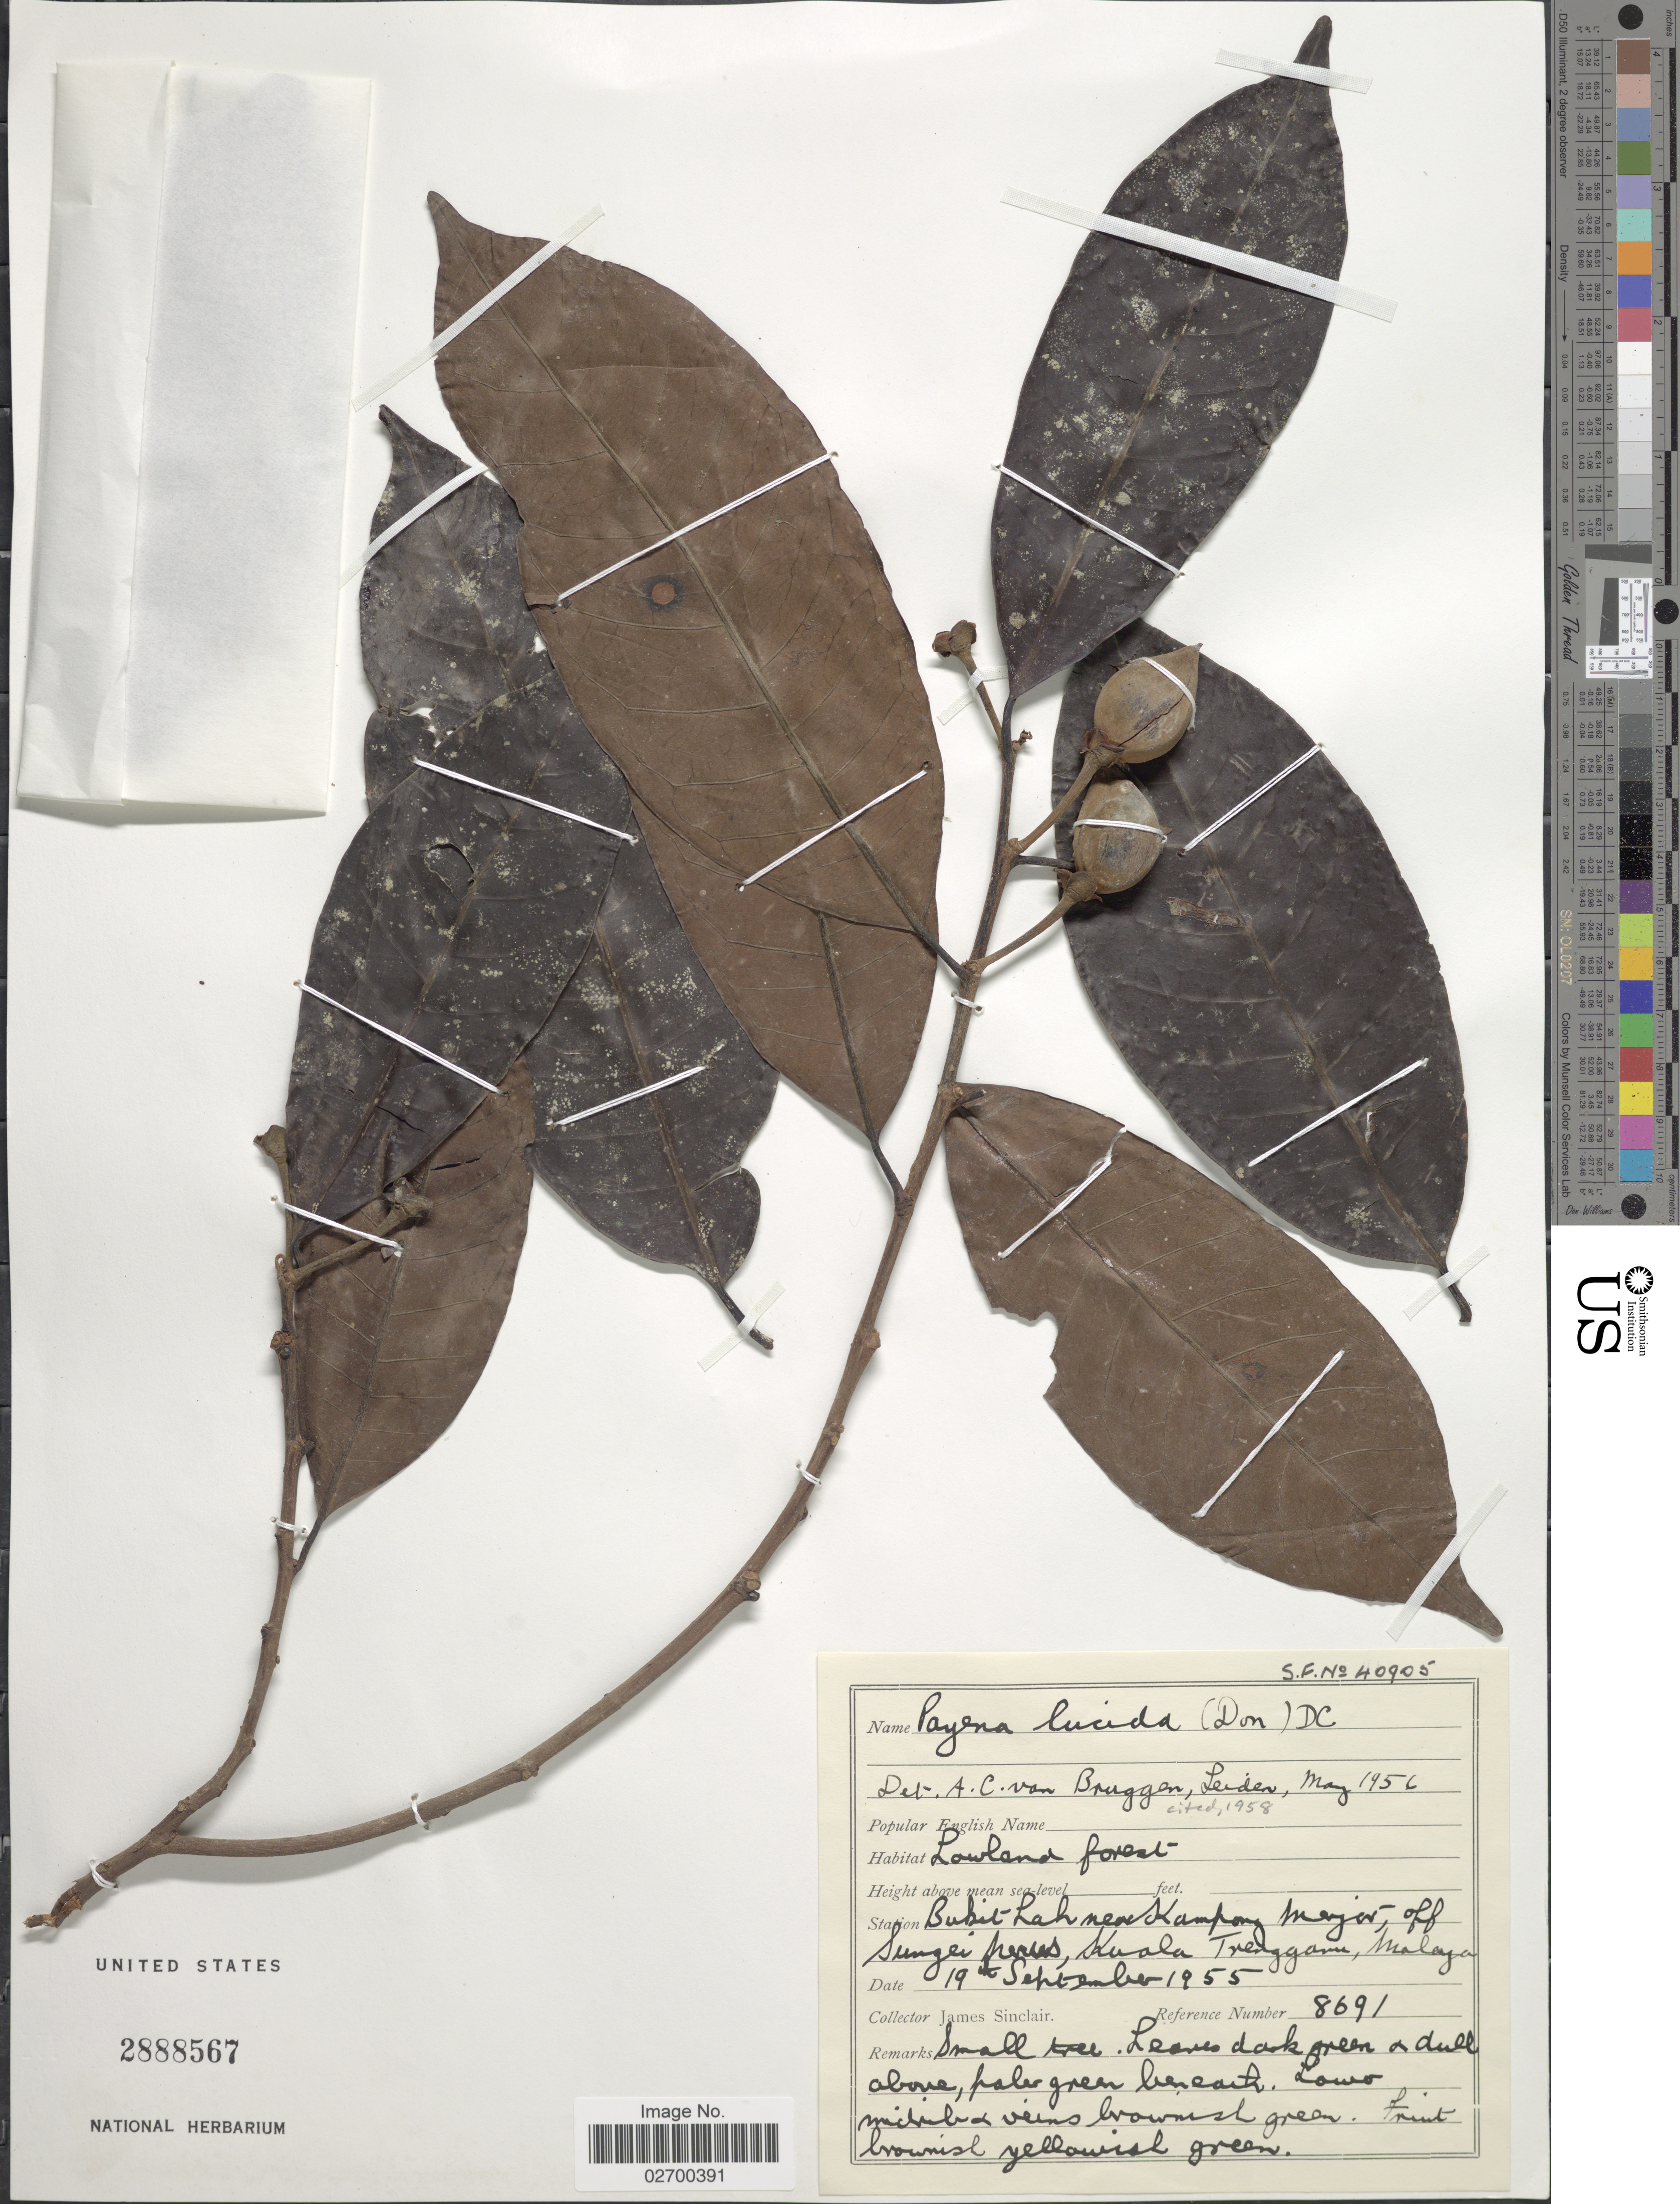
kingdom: Plantae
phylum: Tracheophyta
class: Magnoliopsida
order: Ericales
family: Sapotaceae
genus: Payena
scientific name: Payena lucida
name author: A. DC.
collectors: J. Sinclair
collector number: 8691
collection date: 1955-09-19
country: Malaysia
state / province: Terengganu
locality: Bukit Lah near Kampong Major, off Sungei perus Kuala Terengganu, Malaya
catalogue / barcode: US 2888567